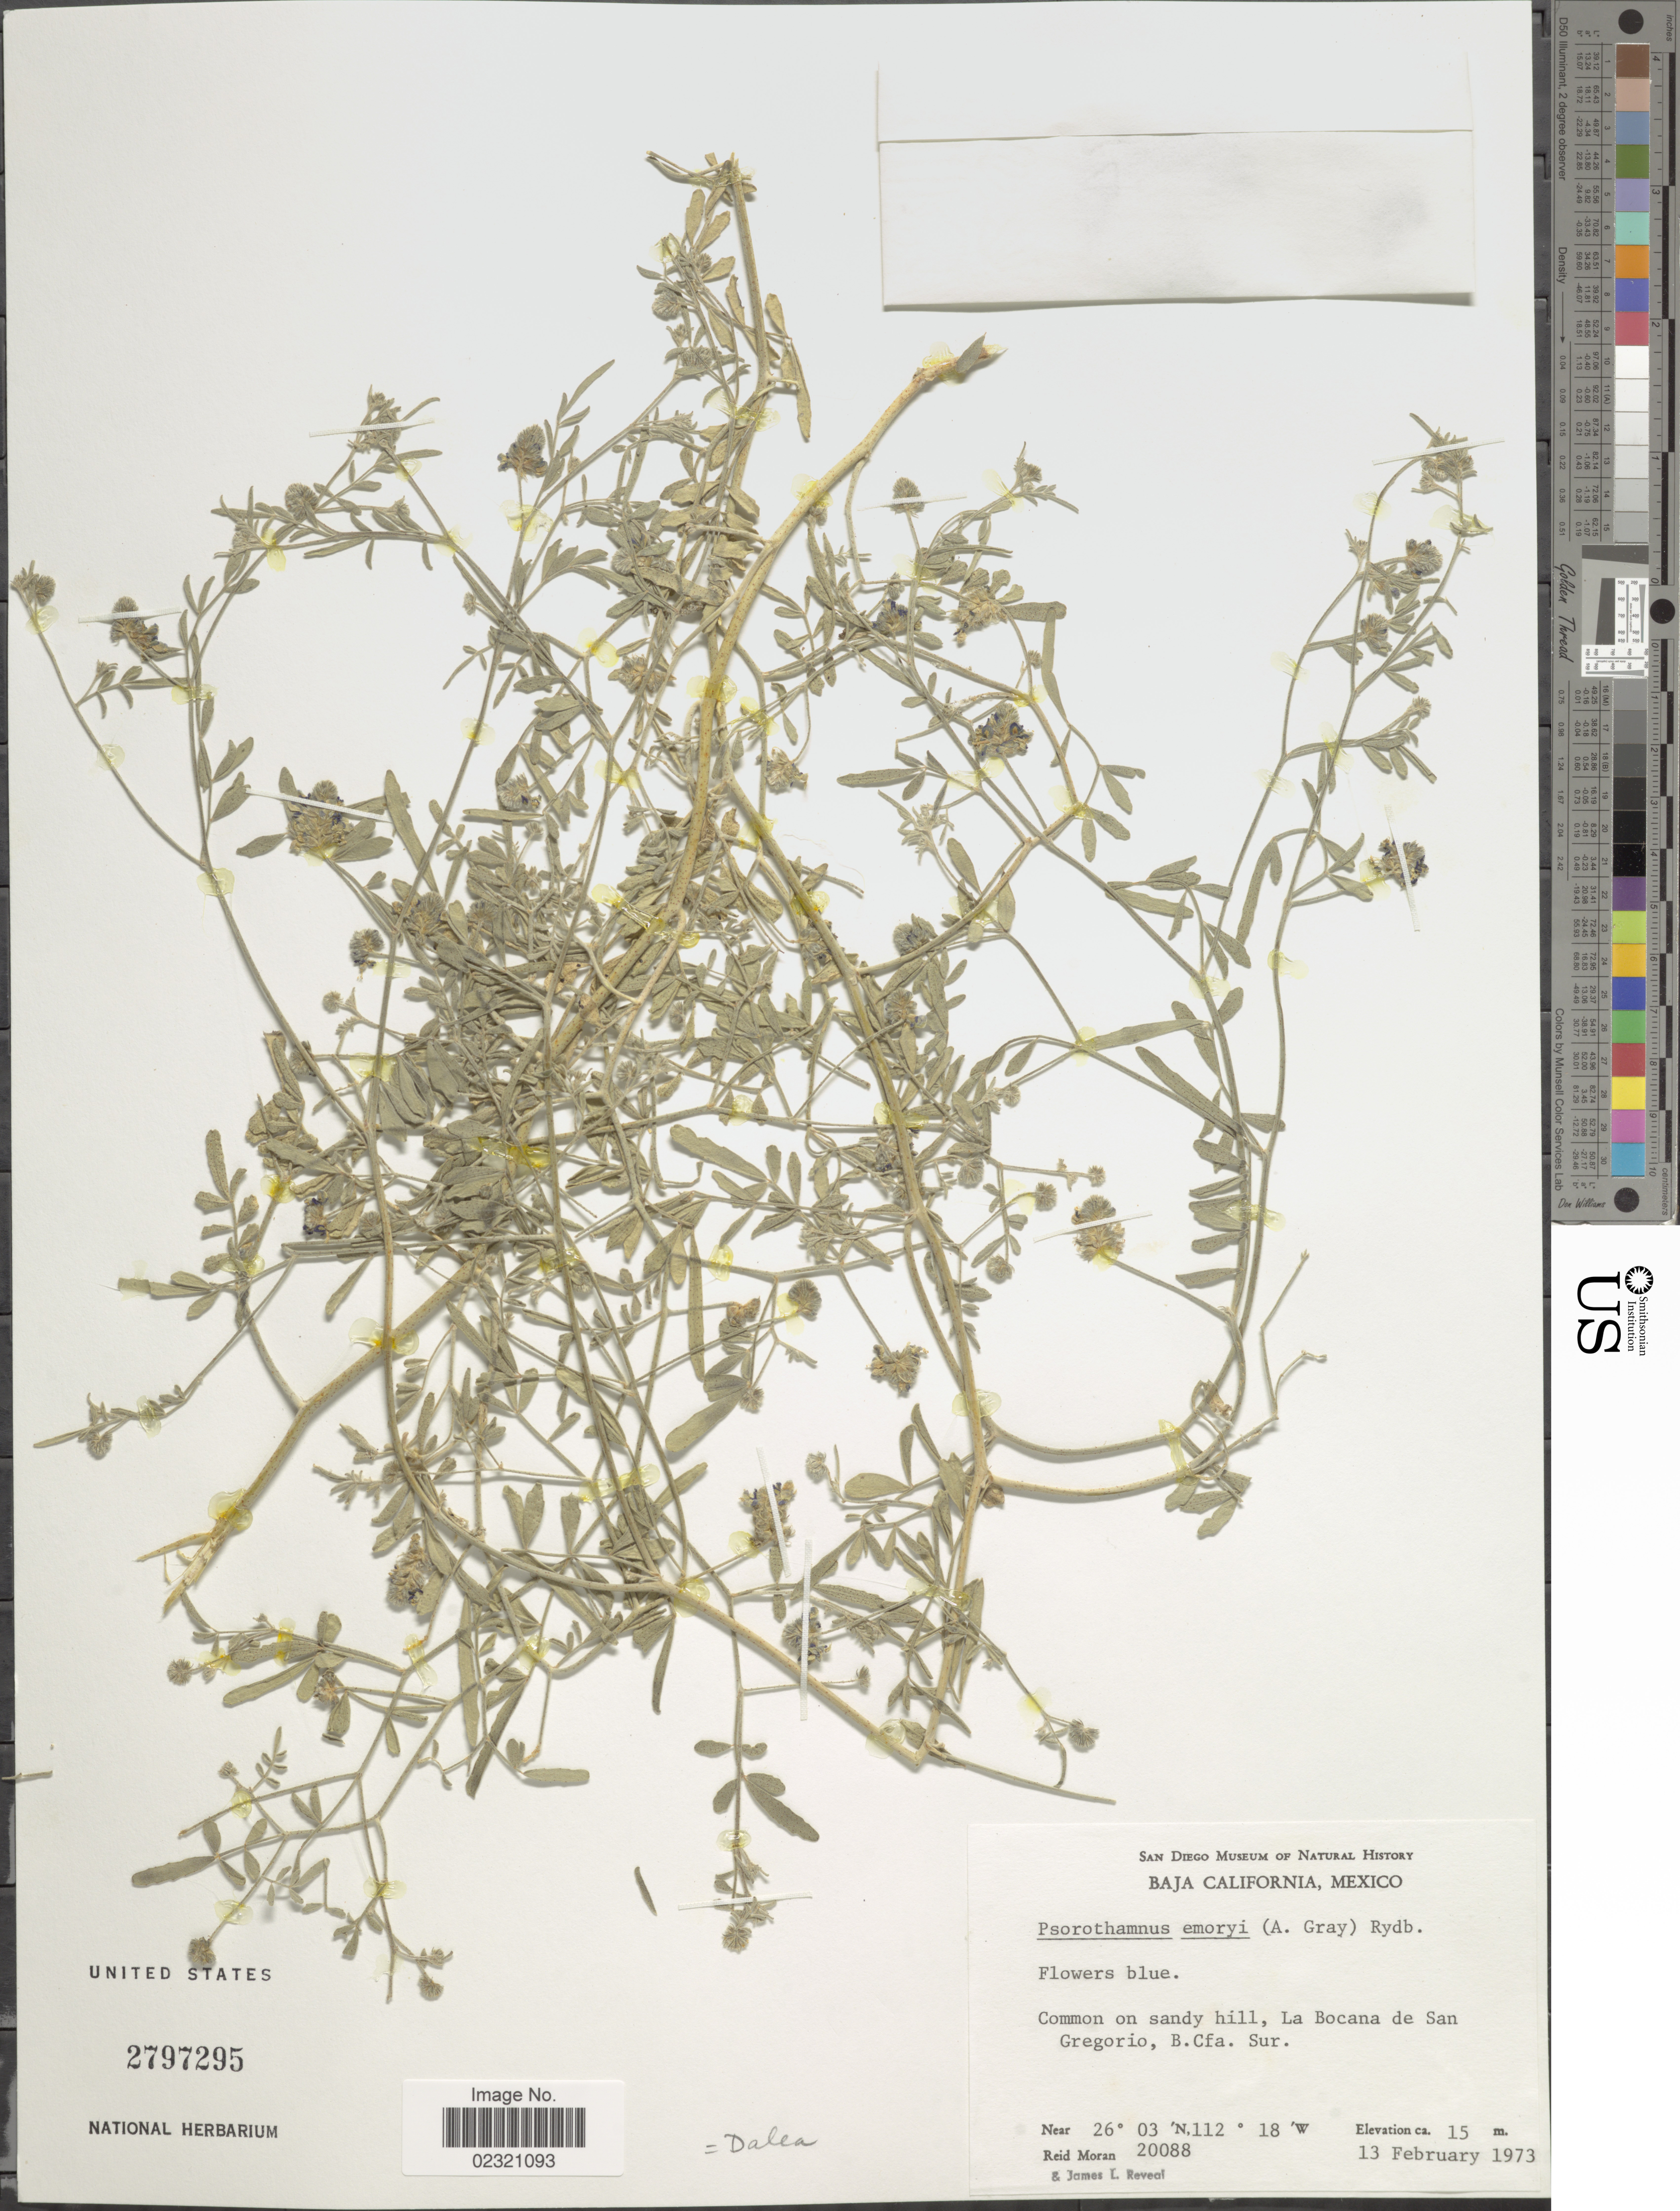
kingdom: Plantae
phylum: Tracheophyta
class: Magnoliopsida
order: Fabales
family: Fabaceae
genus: Psorothamnus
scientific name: Psorothamnus emoryi var. arenarius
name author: (Brandegee) Rydb.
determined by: Strong, M. T., (US), Smithsonian Institution - National Museum of Natural History (UNITED STATES)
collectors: R. V. Moran & J. L. Reveal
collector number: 20088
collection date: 1973-02-13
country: Mexico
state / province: Baja California Sur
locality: La Bocana de San Gregorio, Baja California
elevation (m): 15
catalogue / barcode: US 2797295